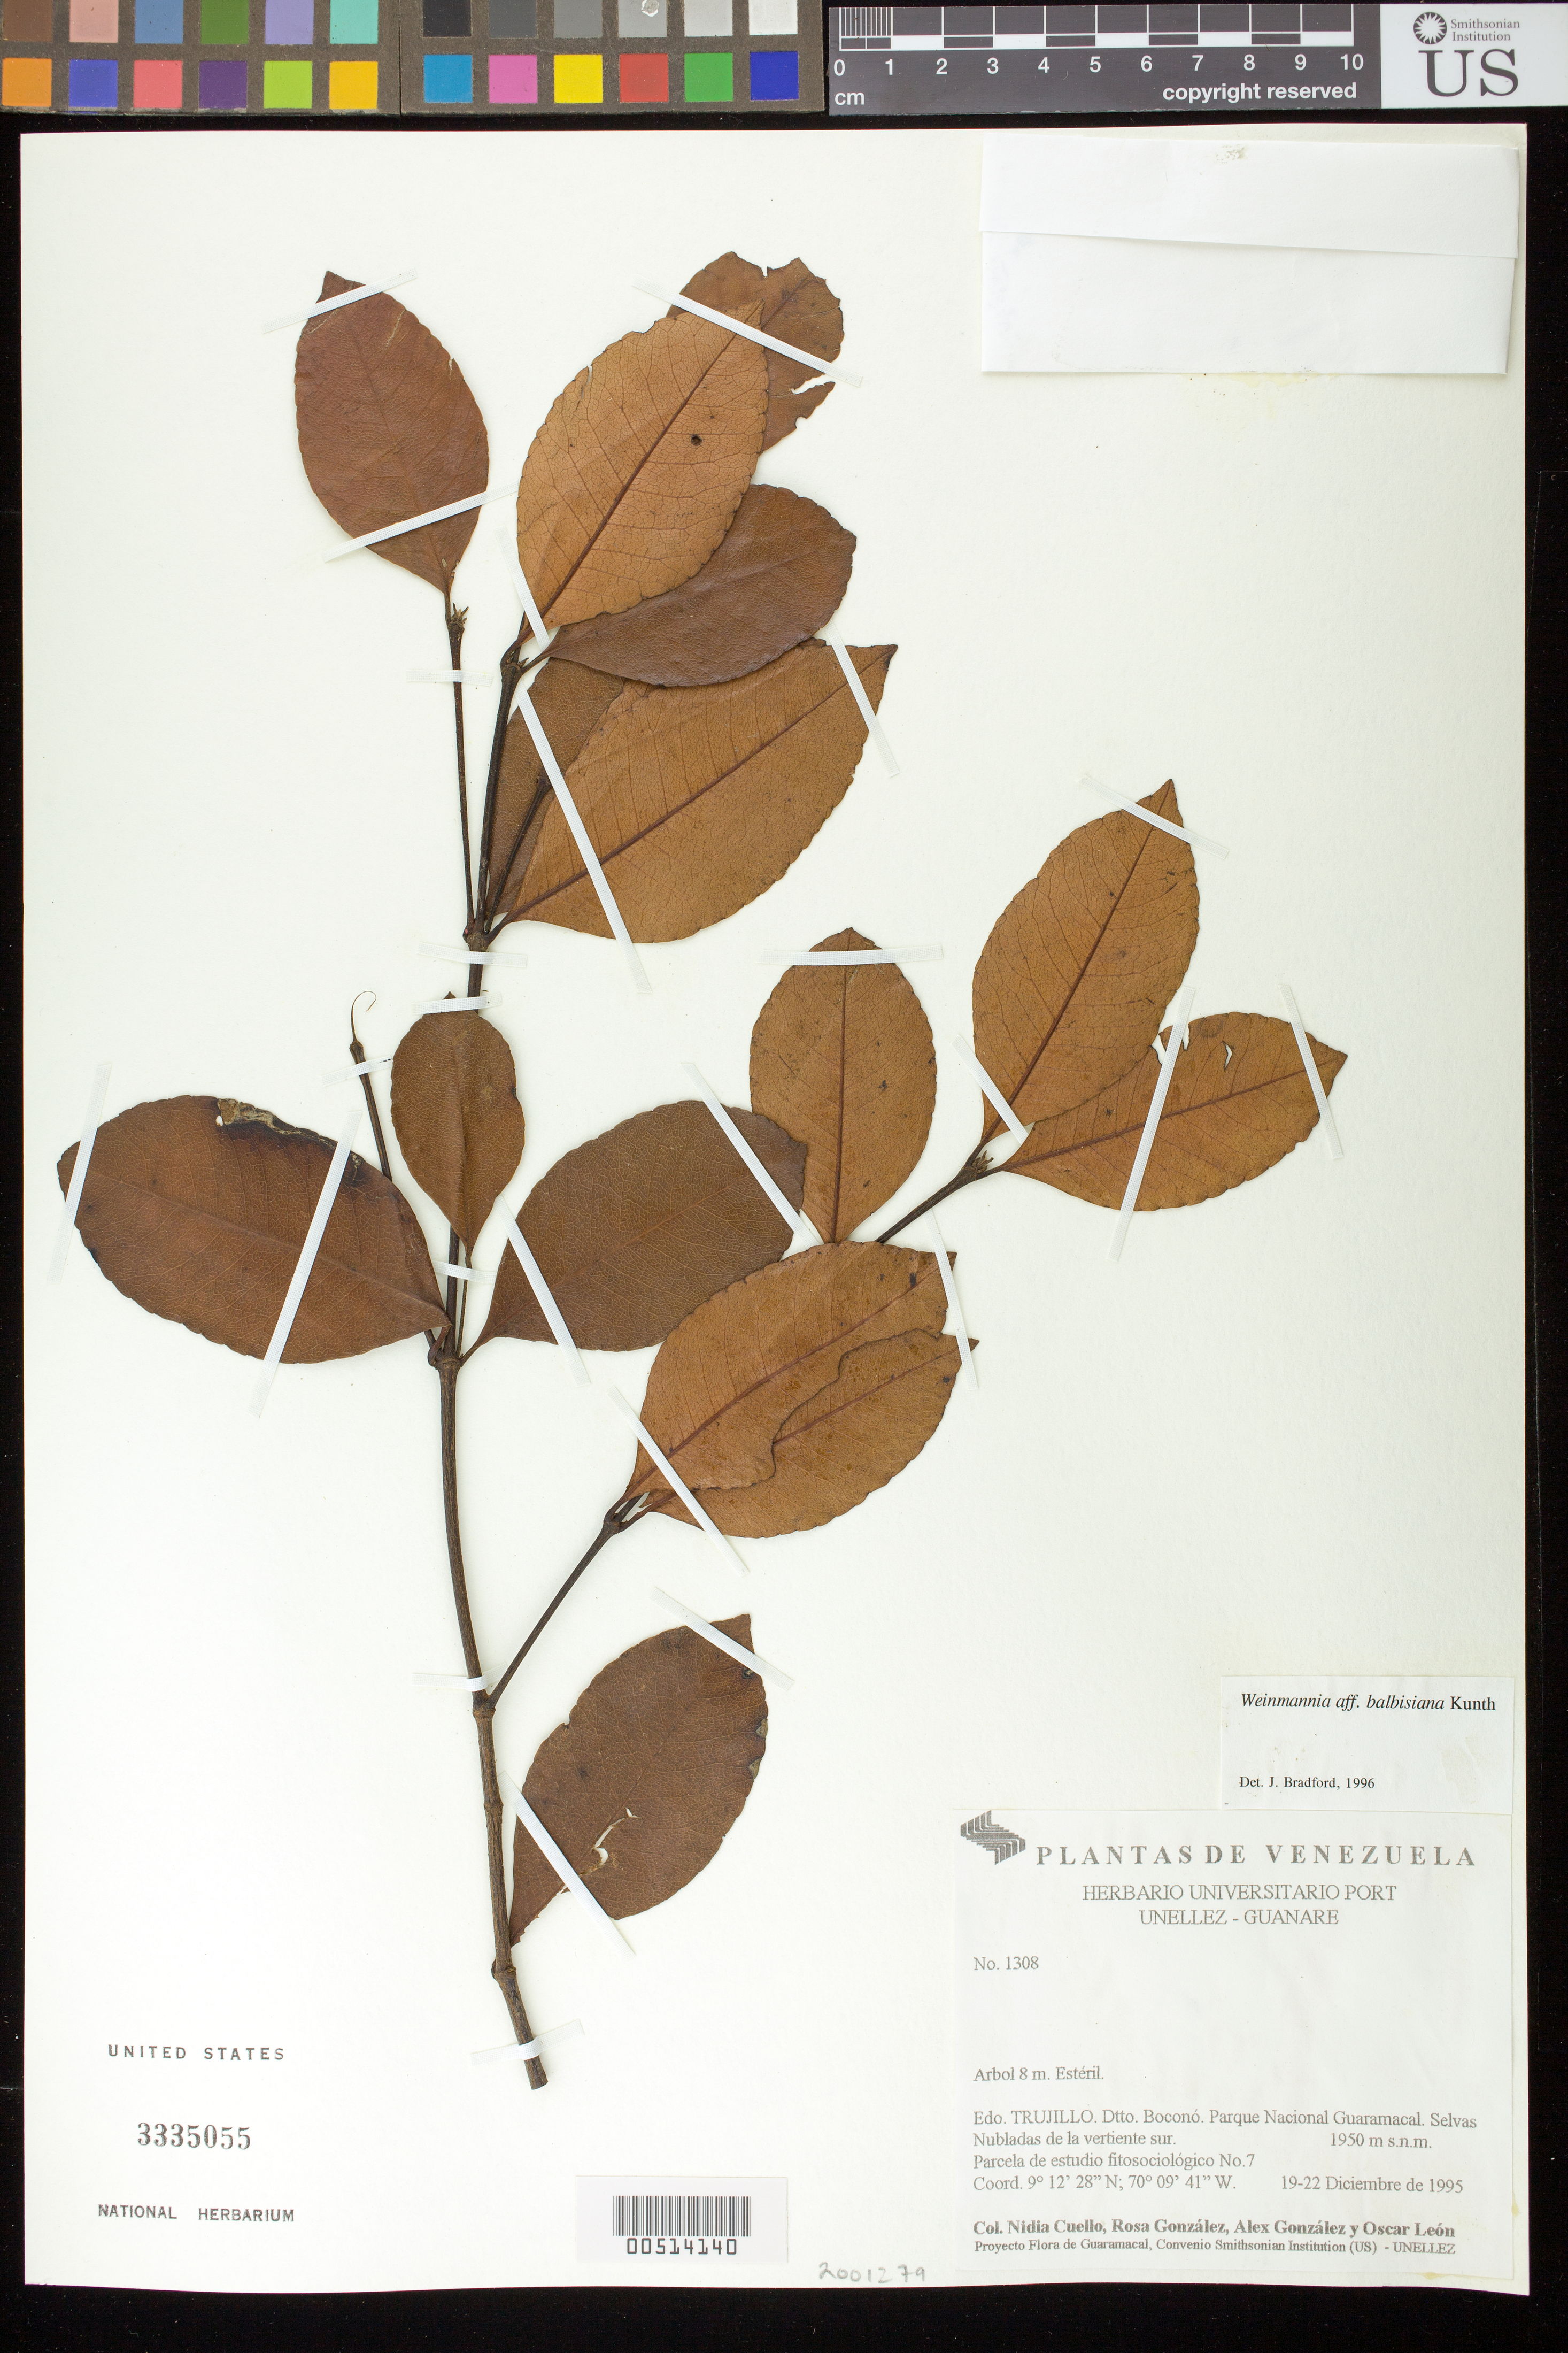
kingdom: Plantae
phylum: Tracheophyta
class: Magnoliopsida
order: Oxalidales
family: Cunoniaceae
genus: Weinmannia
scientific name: Weinmannia balbisiana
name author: Kunth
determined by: Bradford, J. C.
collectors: N. L. Cuello, R. González, A. Gonzáles & O. León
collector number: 1308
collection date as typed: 19 Dec 1995 to 22 Dec 1995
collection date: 1995-12-19/1995-12-22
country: Venezuela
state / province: Trujillo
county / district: Boconó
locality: Parque Nacional Guaramacal, vertiente S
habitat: Selvas Nubladas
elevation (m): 1950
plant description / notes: MO, PORT, US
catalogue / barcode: US 3335055